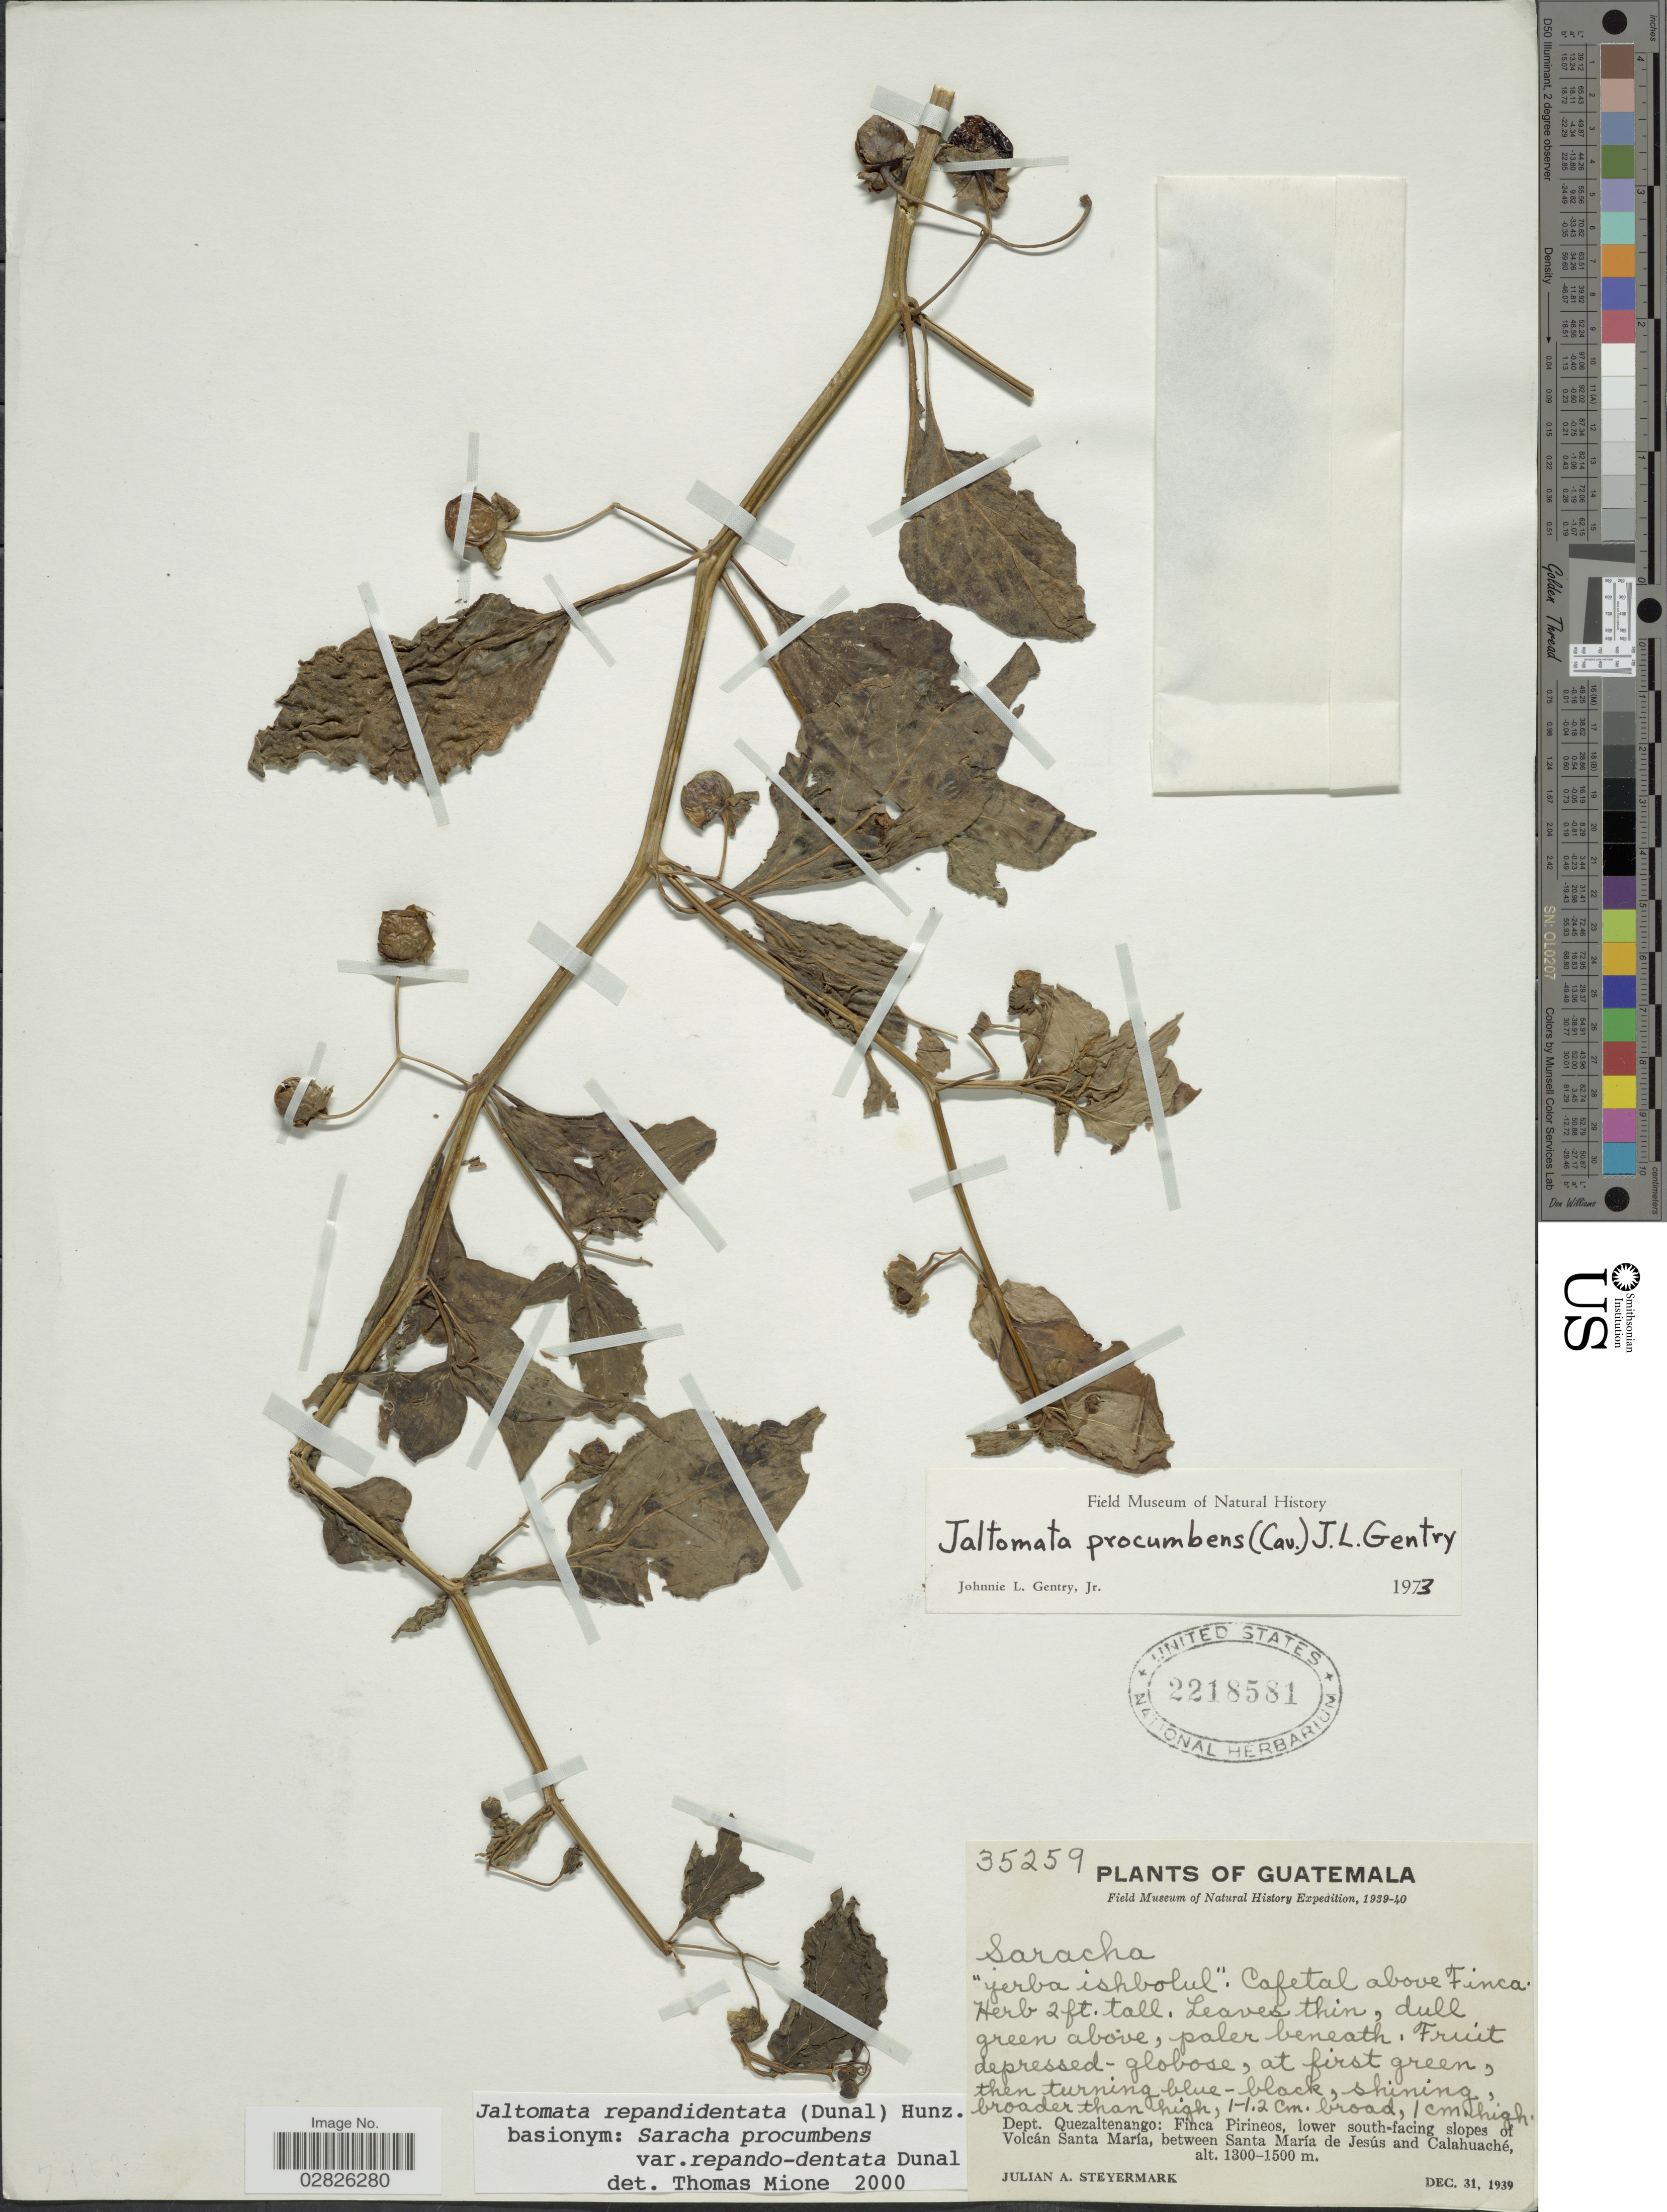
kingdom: Plantae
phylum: Tracheophyta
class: Magnoliopsida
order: Solanales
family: Solanaceae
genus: Jaltomata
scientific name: Jaltomata repandidentata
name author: (Dunal) Hunz.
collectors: J. Steyermark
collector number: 35259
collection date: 1939-12-31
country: Guatemala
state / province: Quetzaltenango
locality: Dept. Quezaltenango: Finca Pirineoa, lower south-facing slopes of Volcán Santa María, between Santa María de Jesús and Calahuaché.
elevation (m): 1300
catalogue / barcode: US 2218581